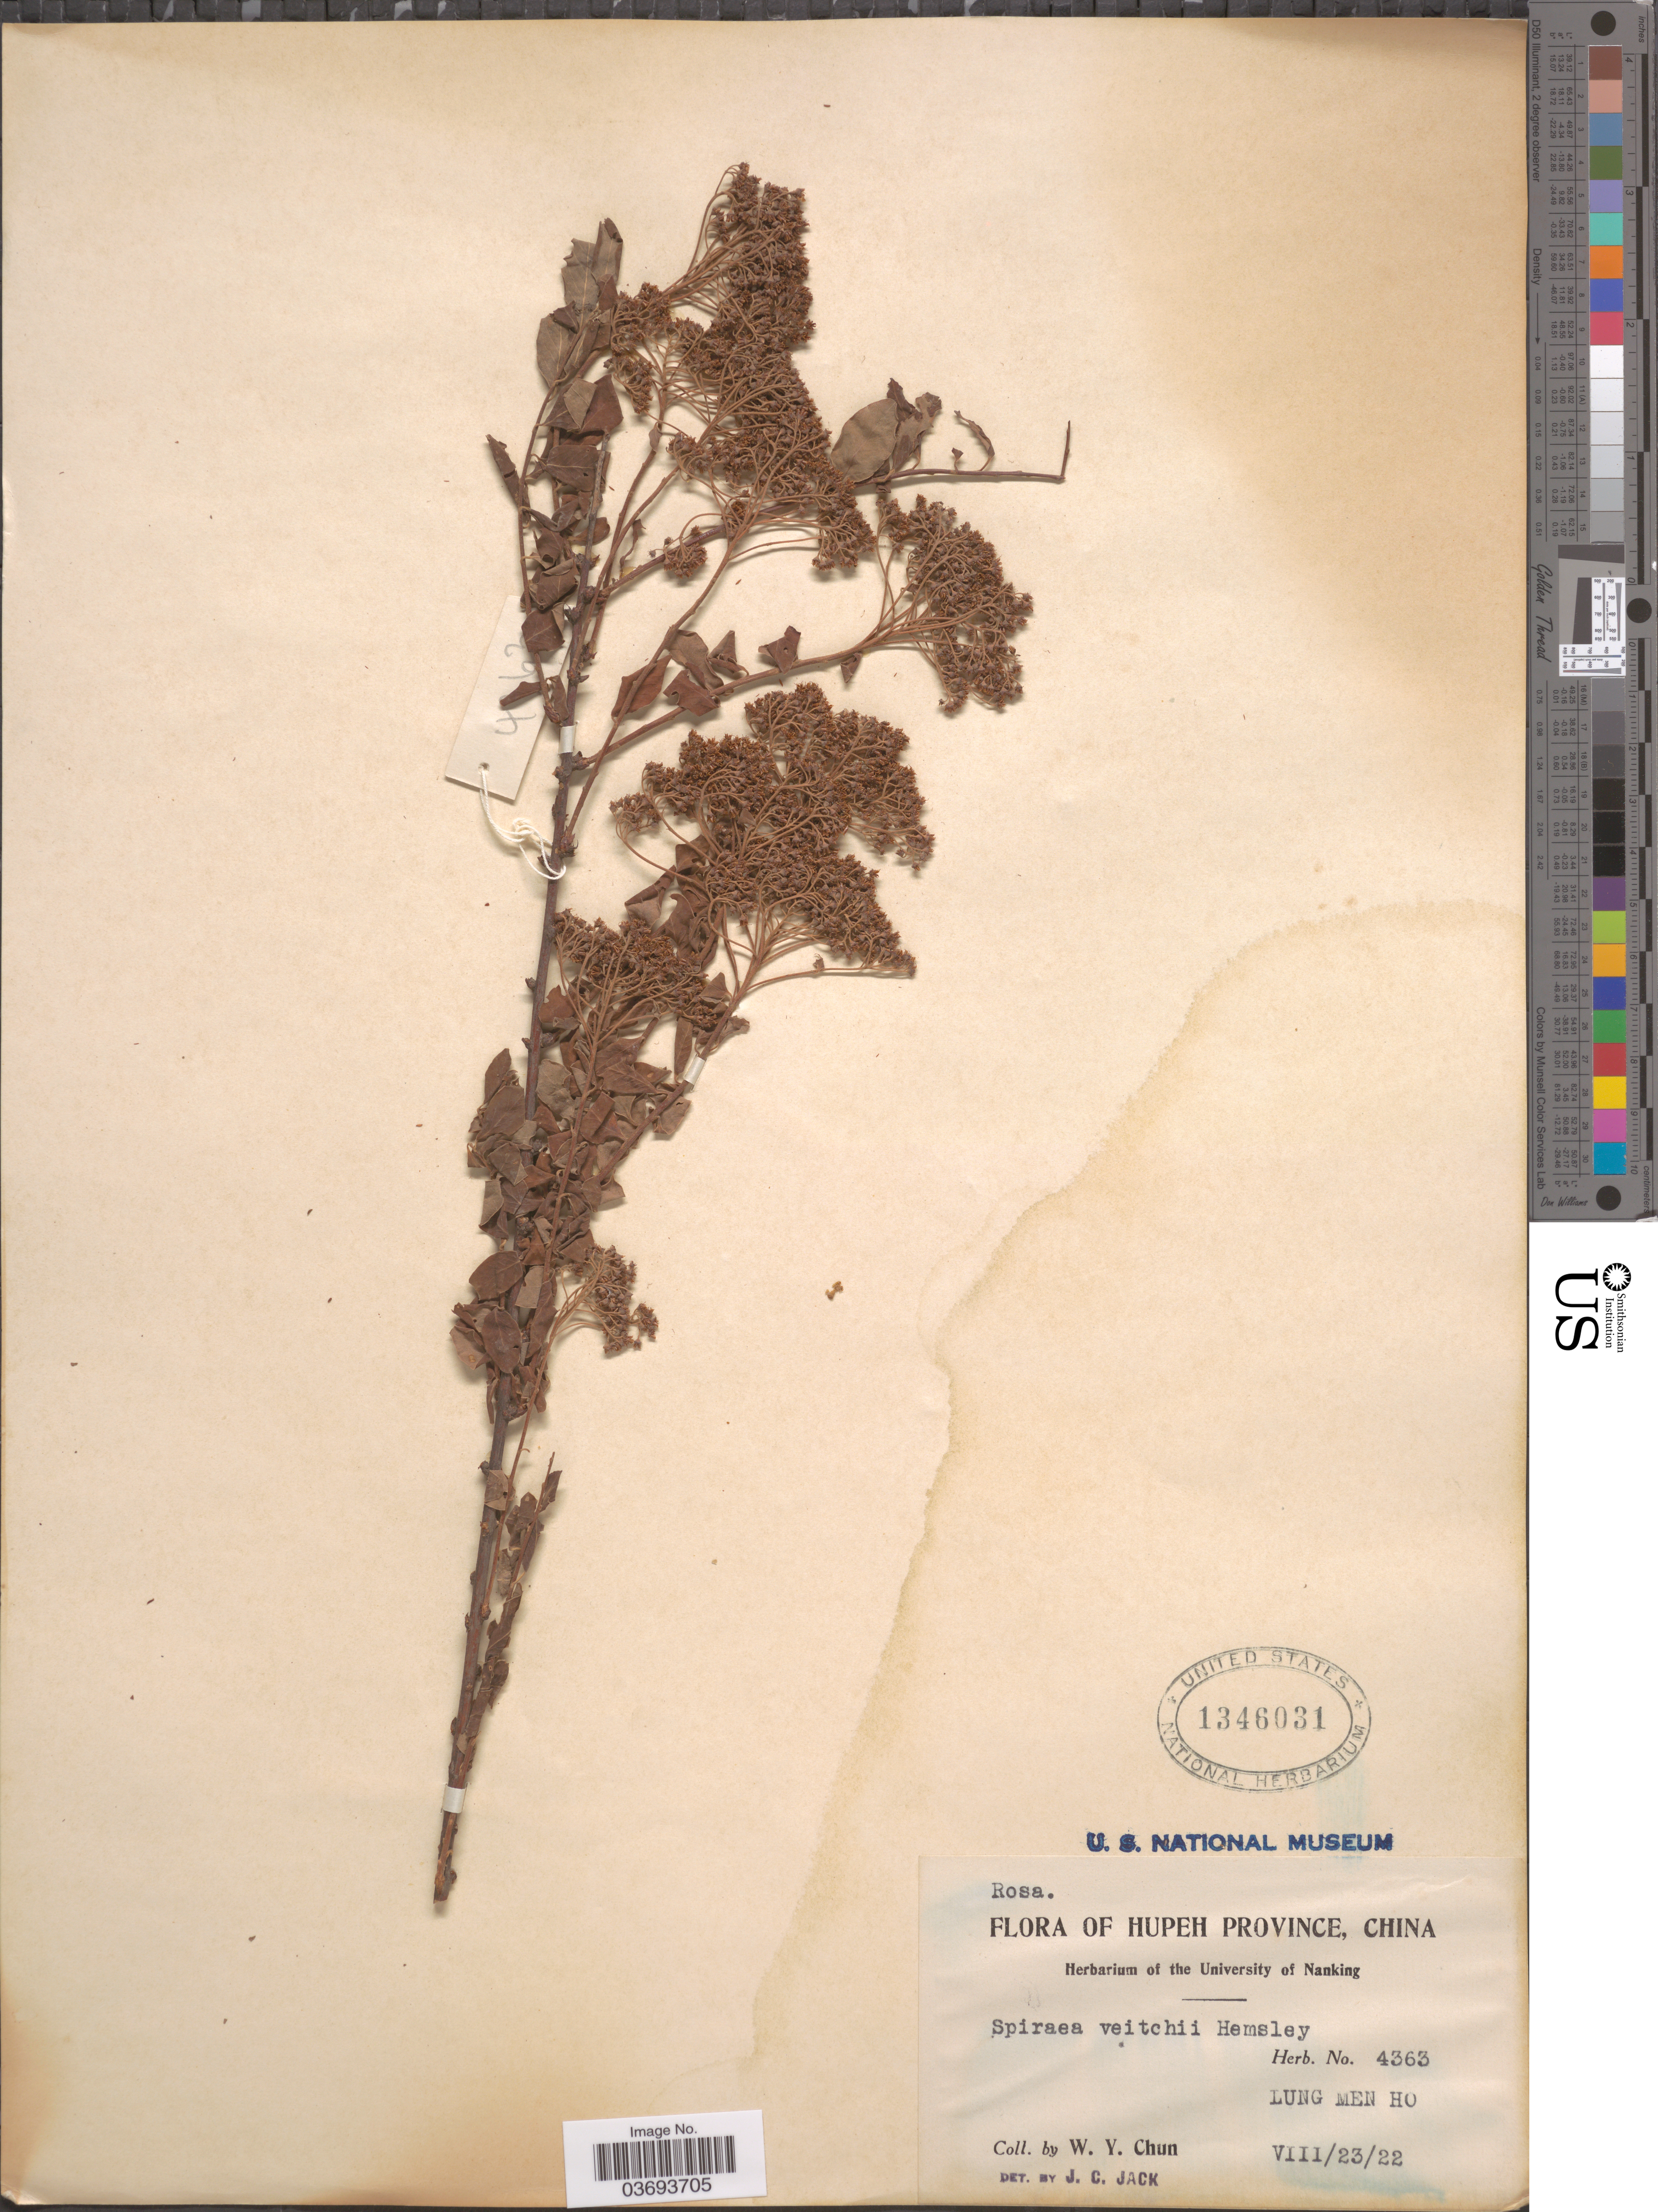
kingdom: Plantae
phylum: Tracheophyta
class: Magnoliopsida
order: Rosales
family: Rosaceae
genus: Spiraea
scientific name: Spiraea veitchii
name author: Hemsl.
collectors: W. Y. Chun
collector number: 4363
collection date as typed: Transcribed d/m/y: 23/8/22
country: China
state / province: Hubei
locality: Hupeh Province. Lung Men Ho.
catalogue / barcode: US 1346031